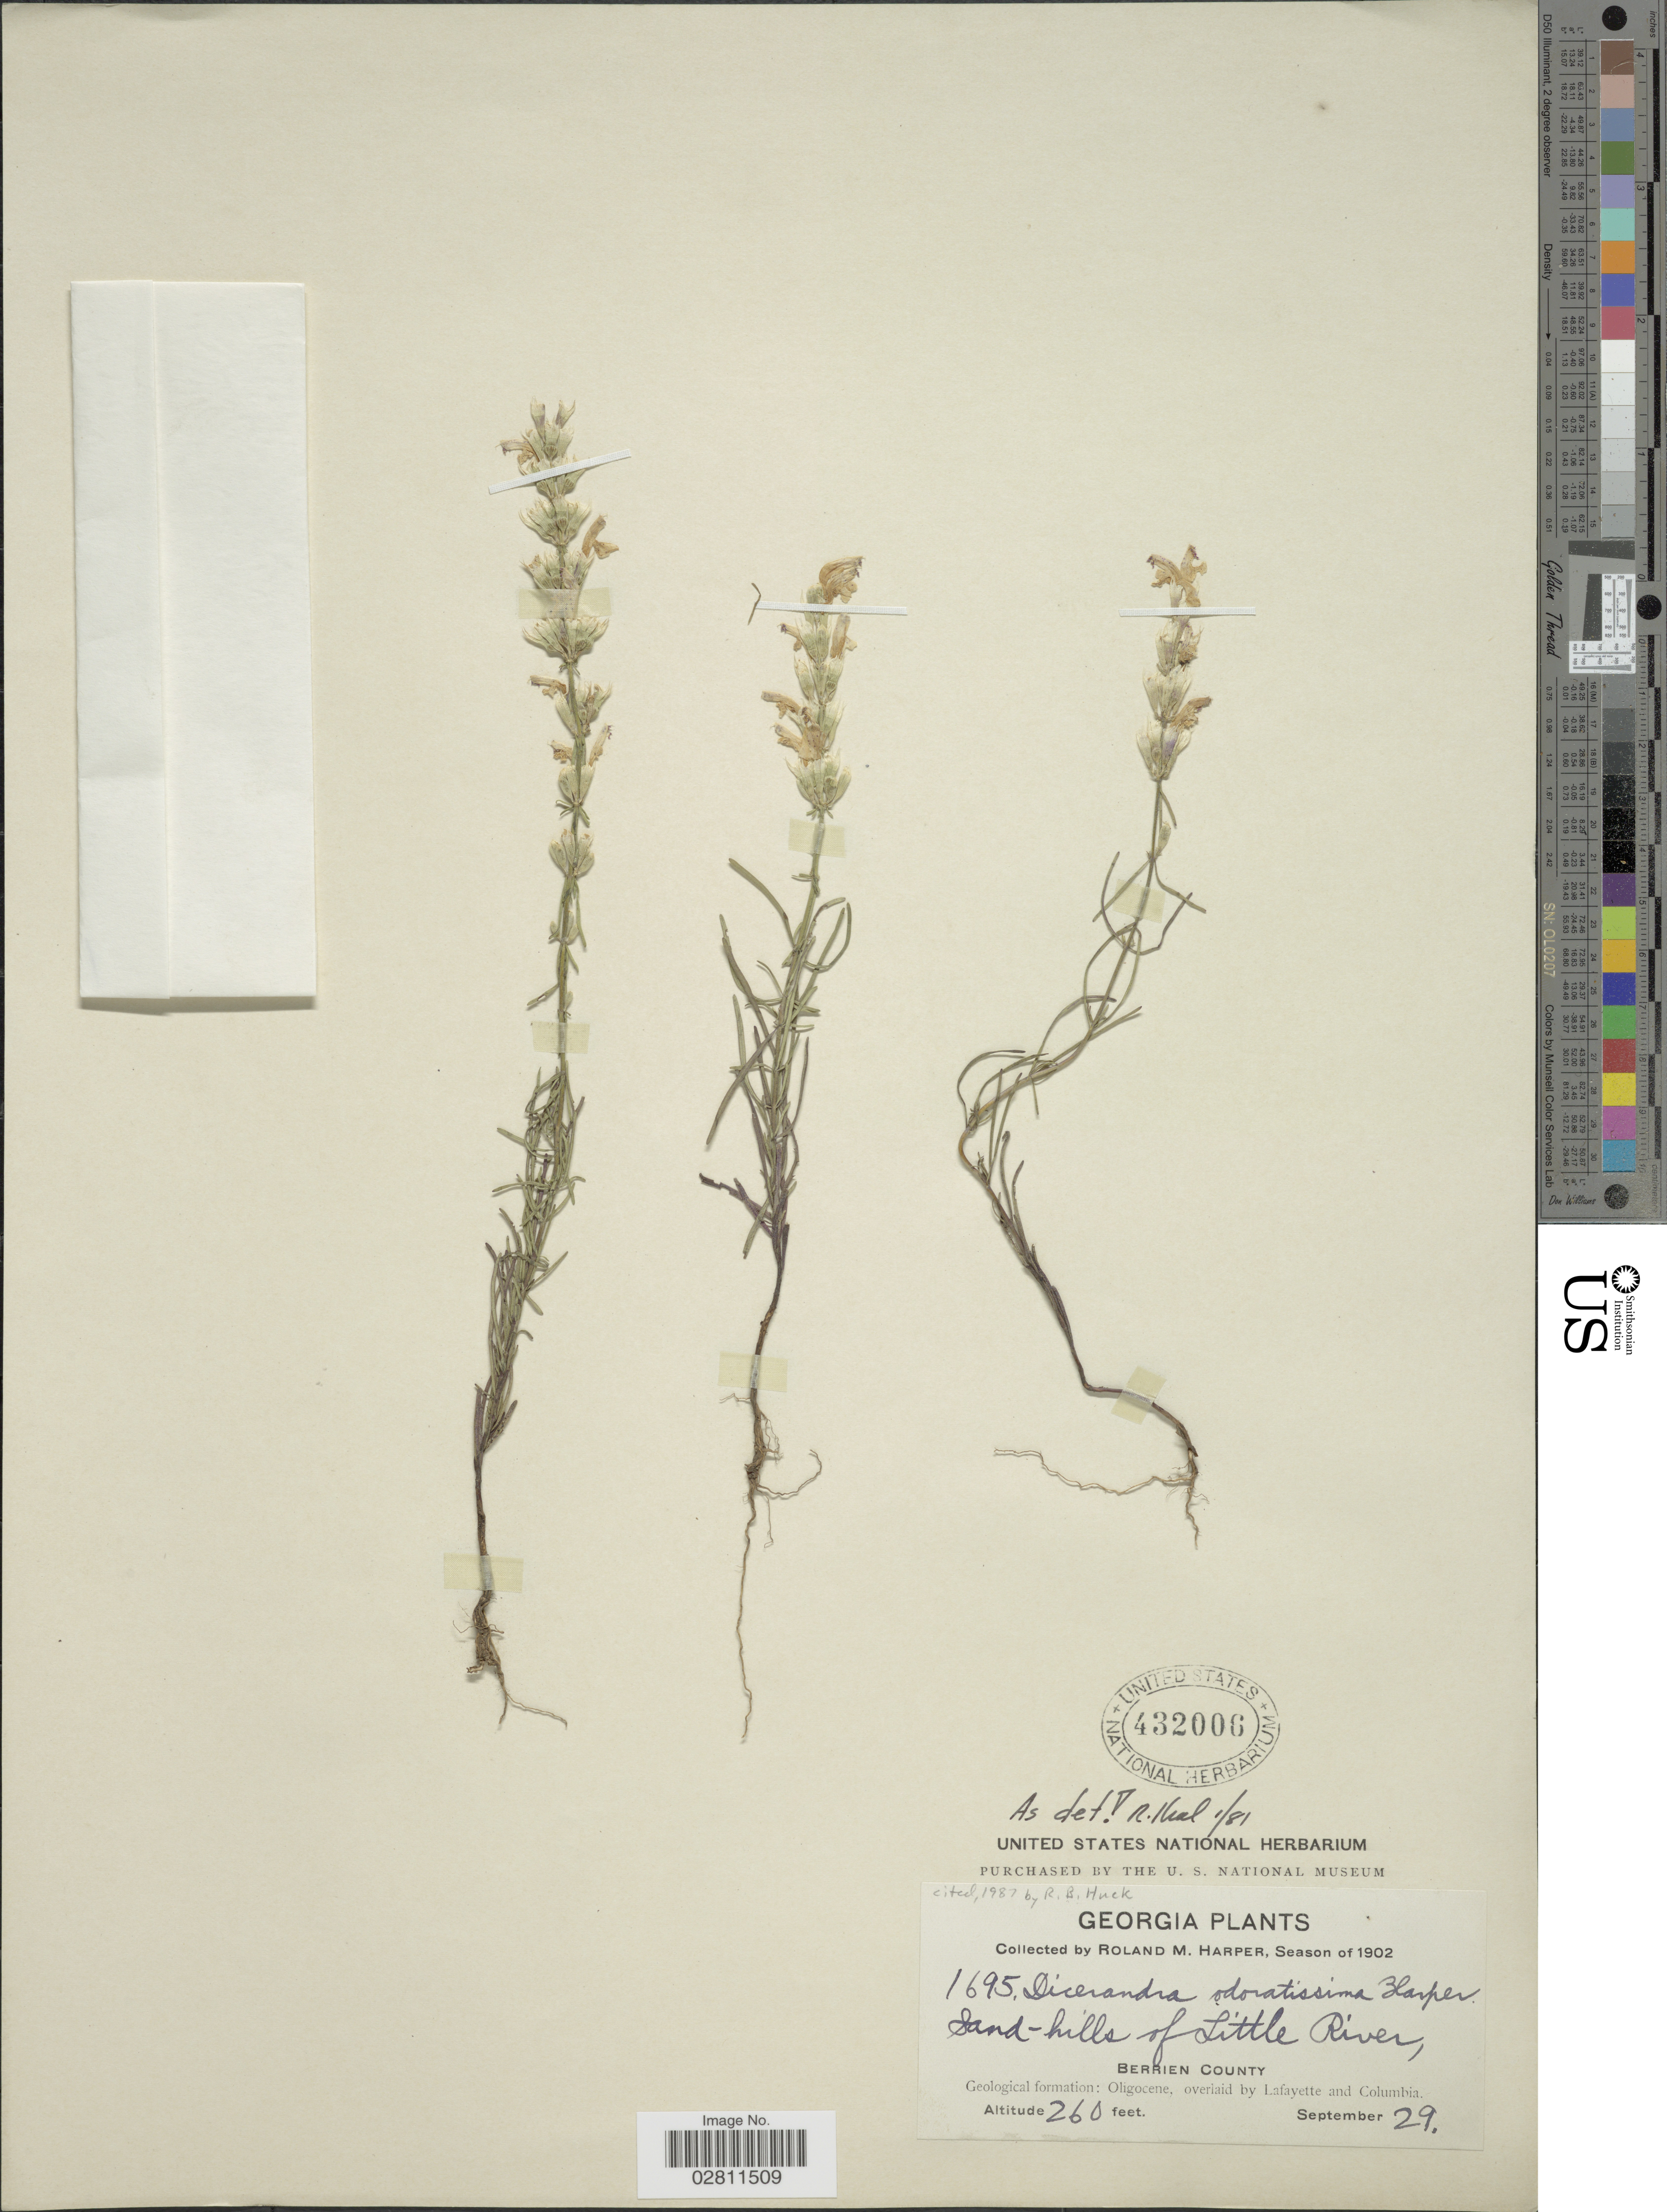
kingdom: Plantae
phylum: Tracheophyta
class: Magnoliopsida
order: Lamiales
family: Lamiaceae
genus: Dicerandra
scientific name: Dicerandra odoratissima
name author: R.M. Harper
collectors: R. M. Harper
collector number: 1695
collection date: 1902-09-29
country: United States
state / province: Georgia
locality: Sand-hills of Little River, Berrien County. Geological Formation: Oligocene, overlaid by Lafayette and Columbia.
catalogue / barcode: US 432006